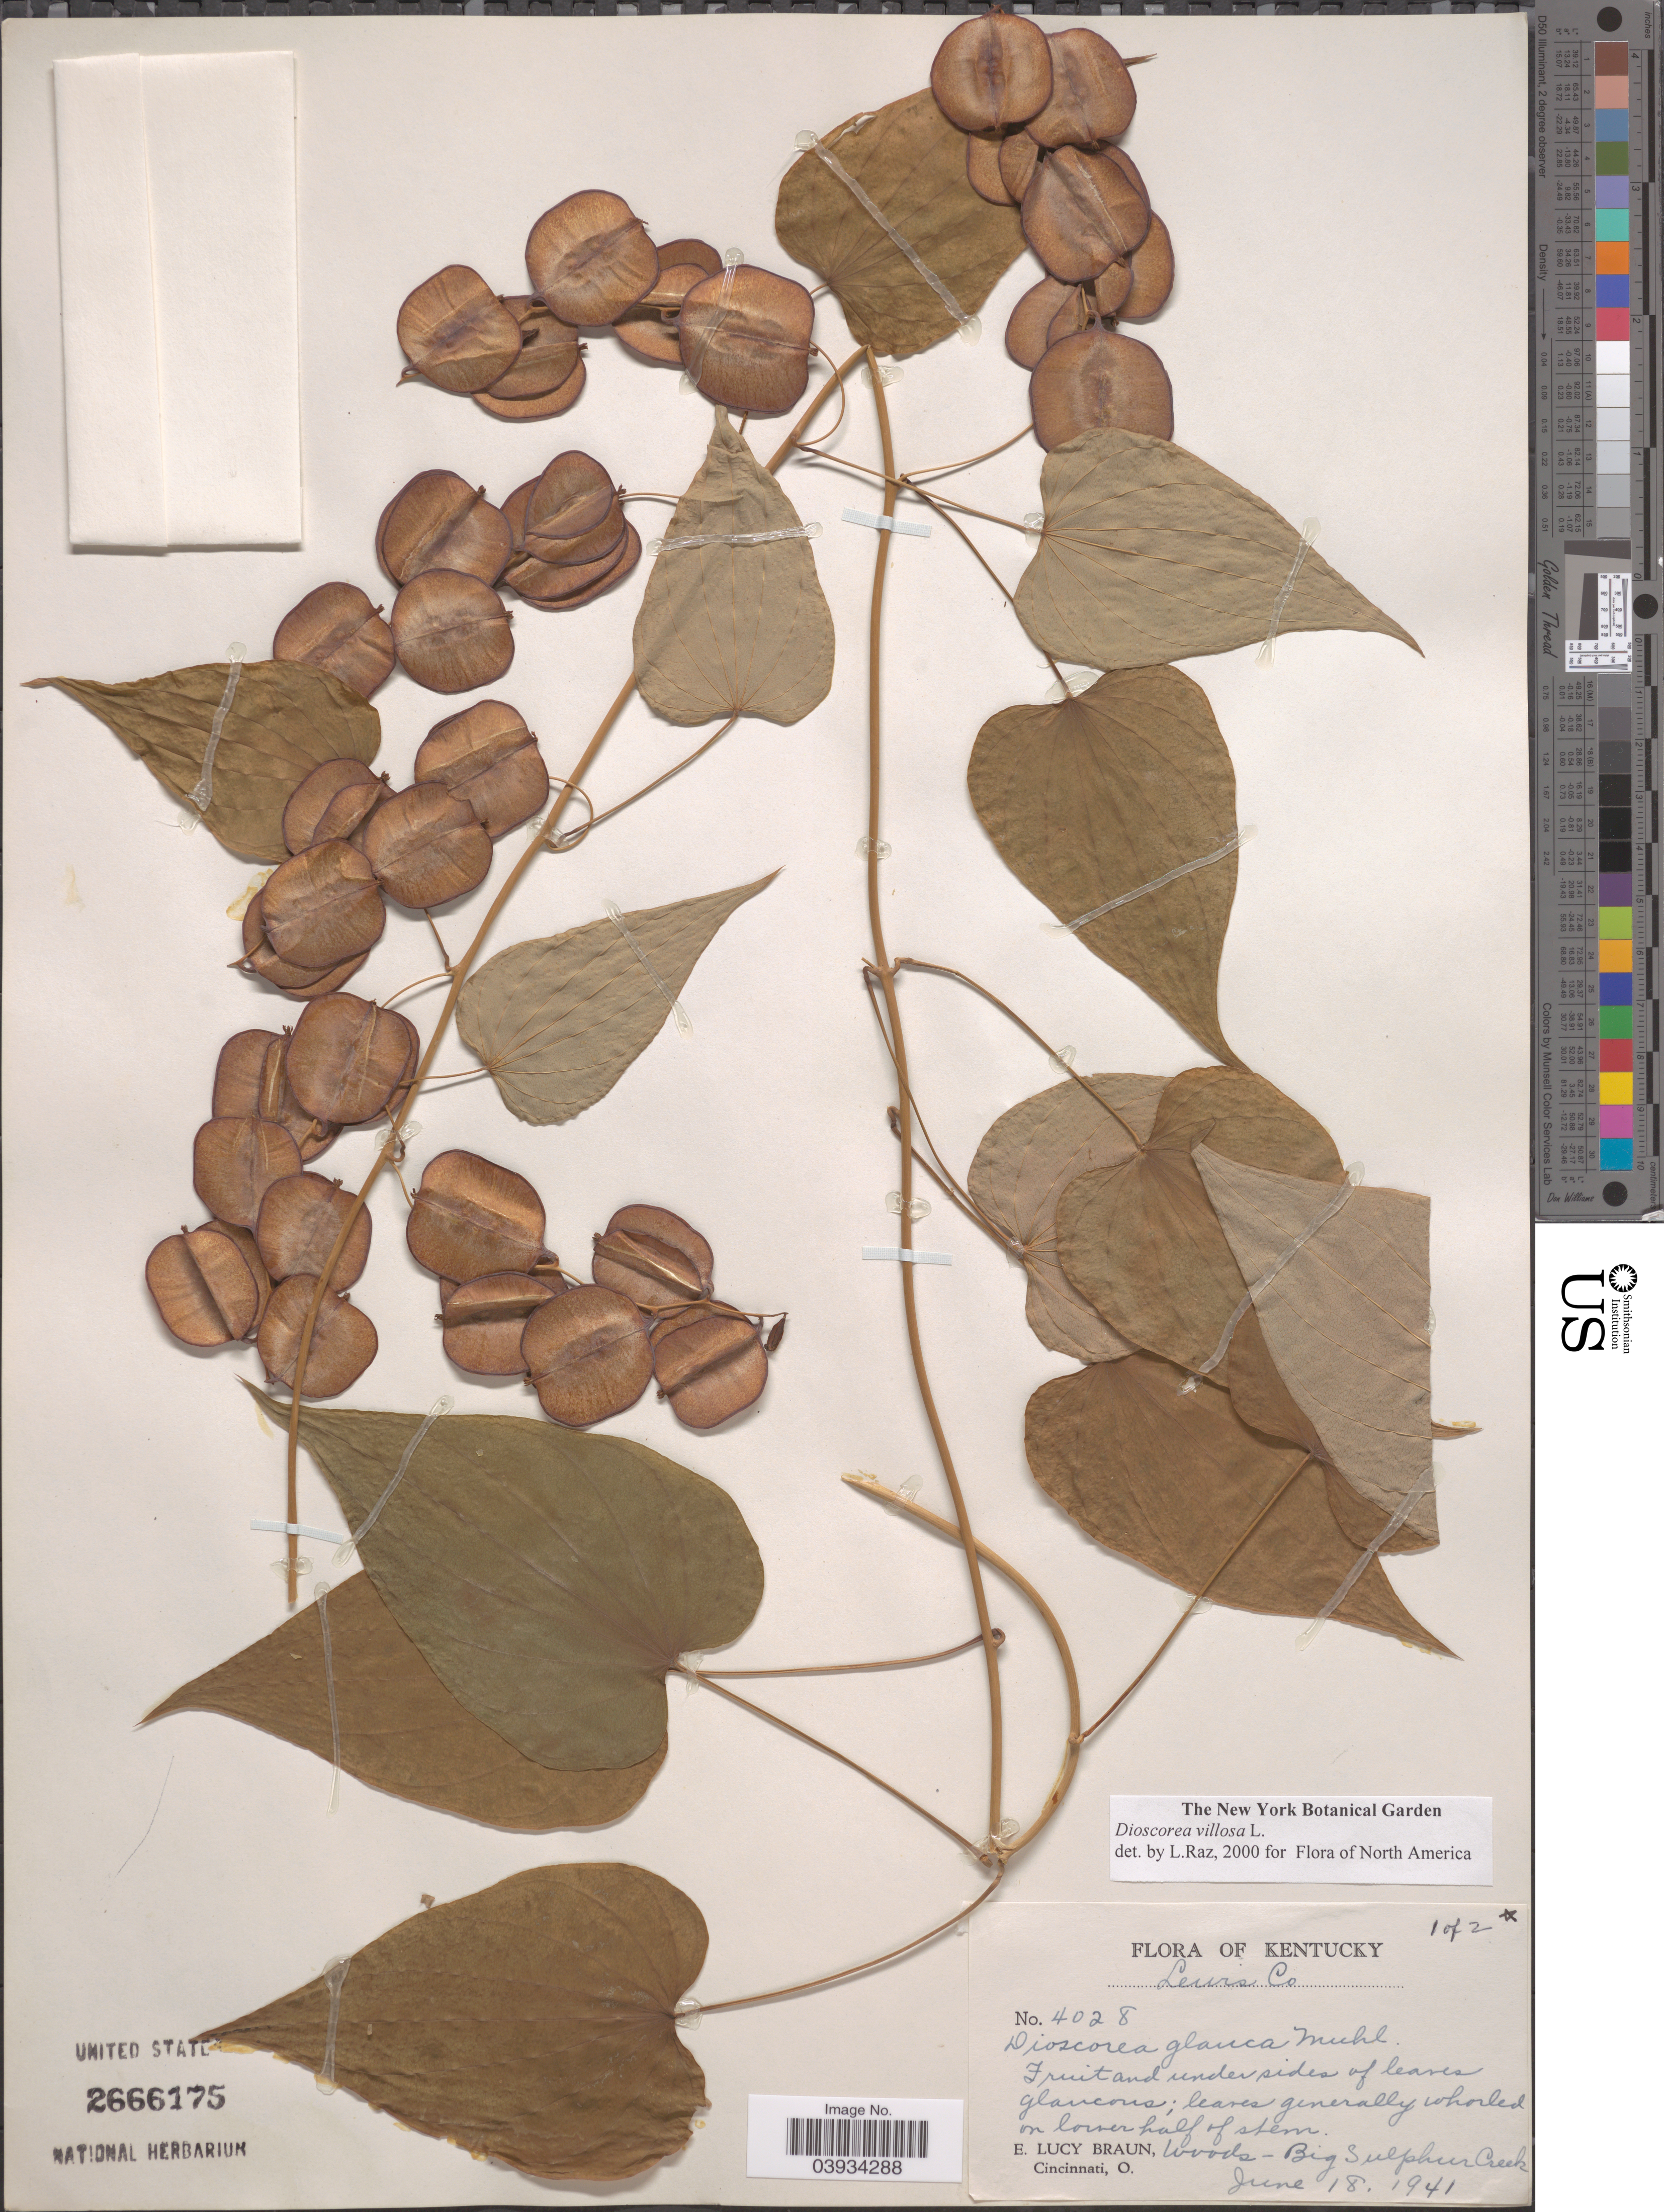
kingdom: Plantae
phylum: Tracheophyta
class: Liliopsida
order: Dioscoreales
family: Dioscoreaceae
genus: Dioscorea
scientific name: Dioscorea villosa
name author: L.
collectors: E. L. Braun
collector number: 4028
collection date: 1941-06-18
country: United States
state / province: Kentucky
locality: Lewis Co. Woods - Big Sulphur Creek.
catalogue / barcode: US 2666175